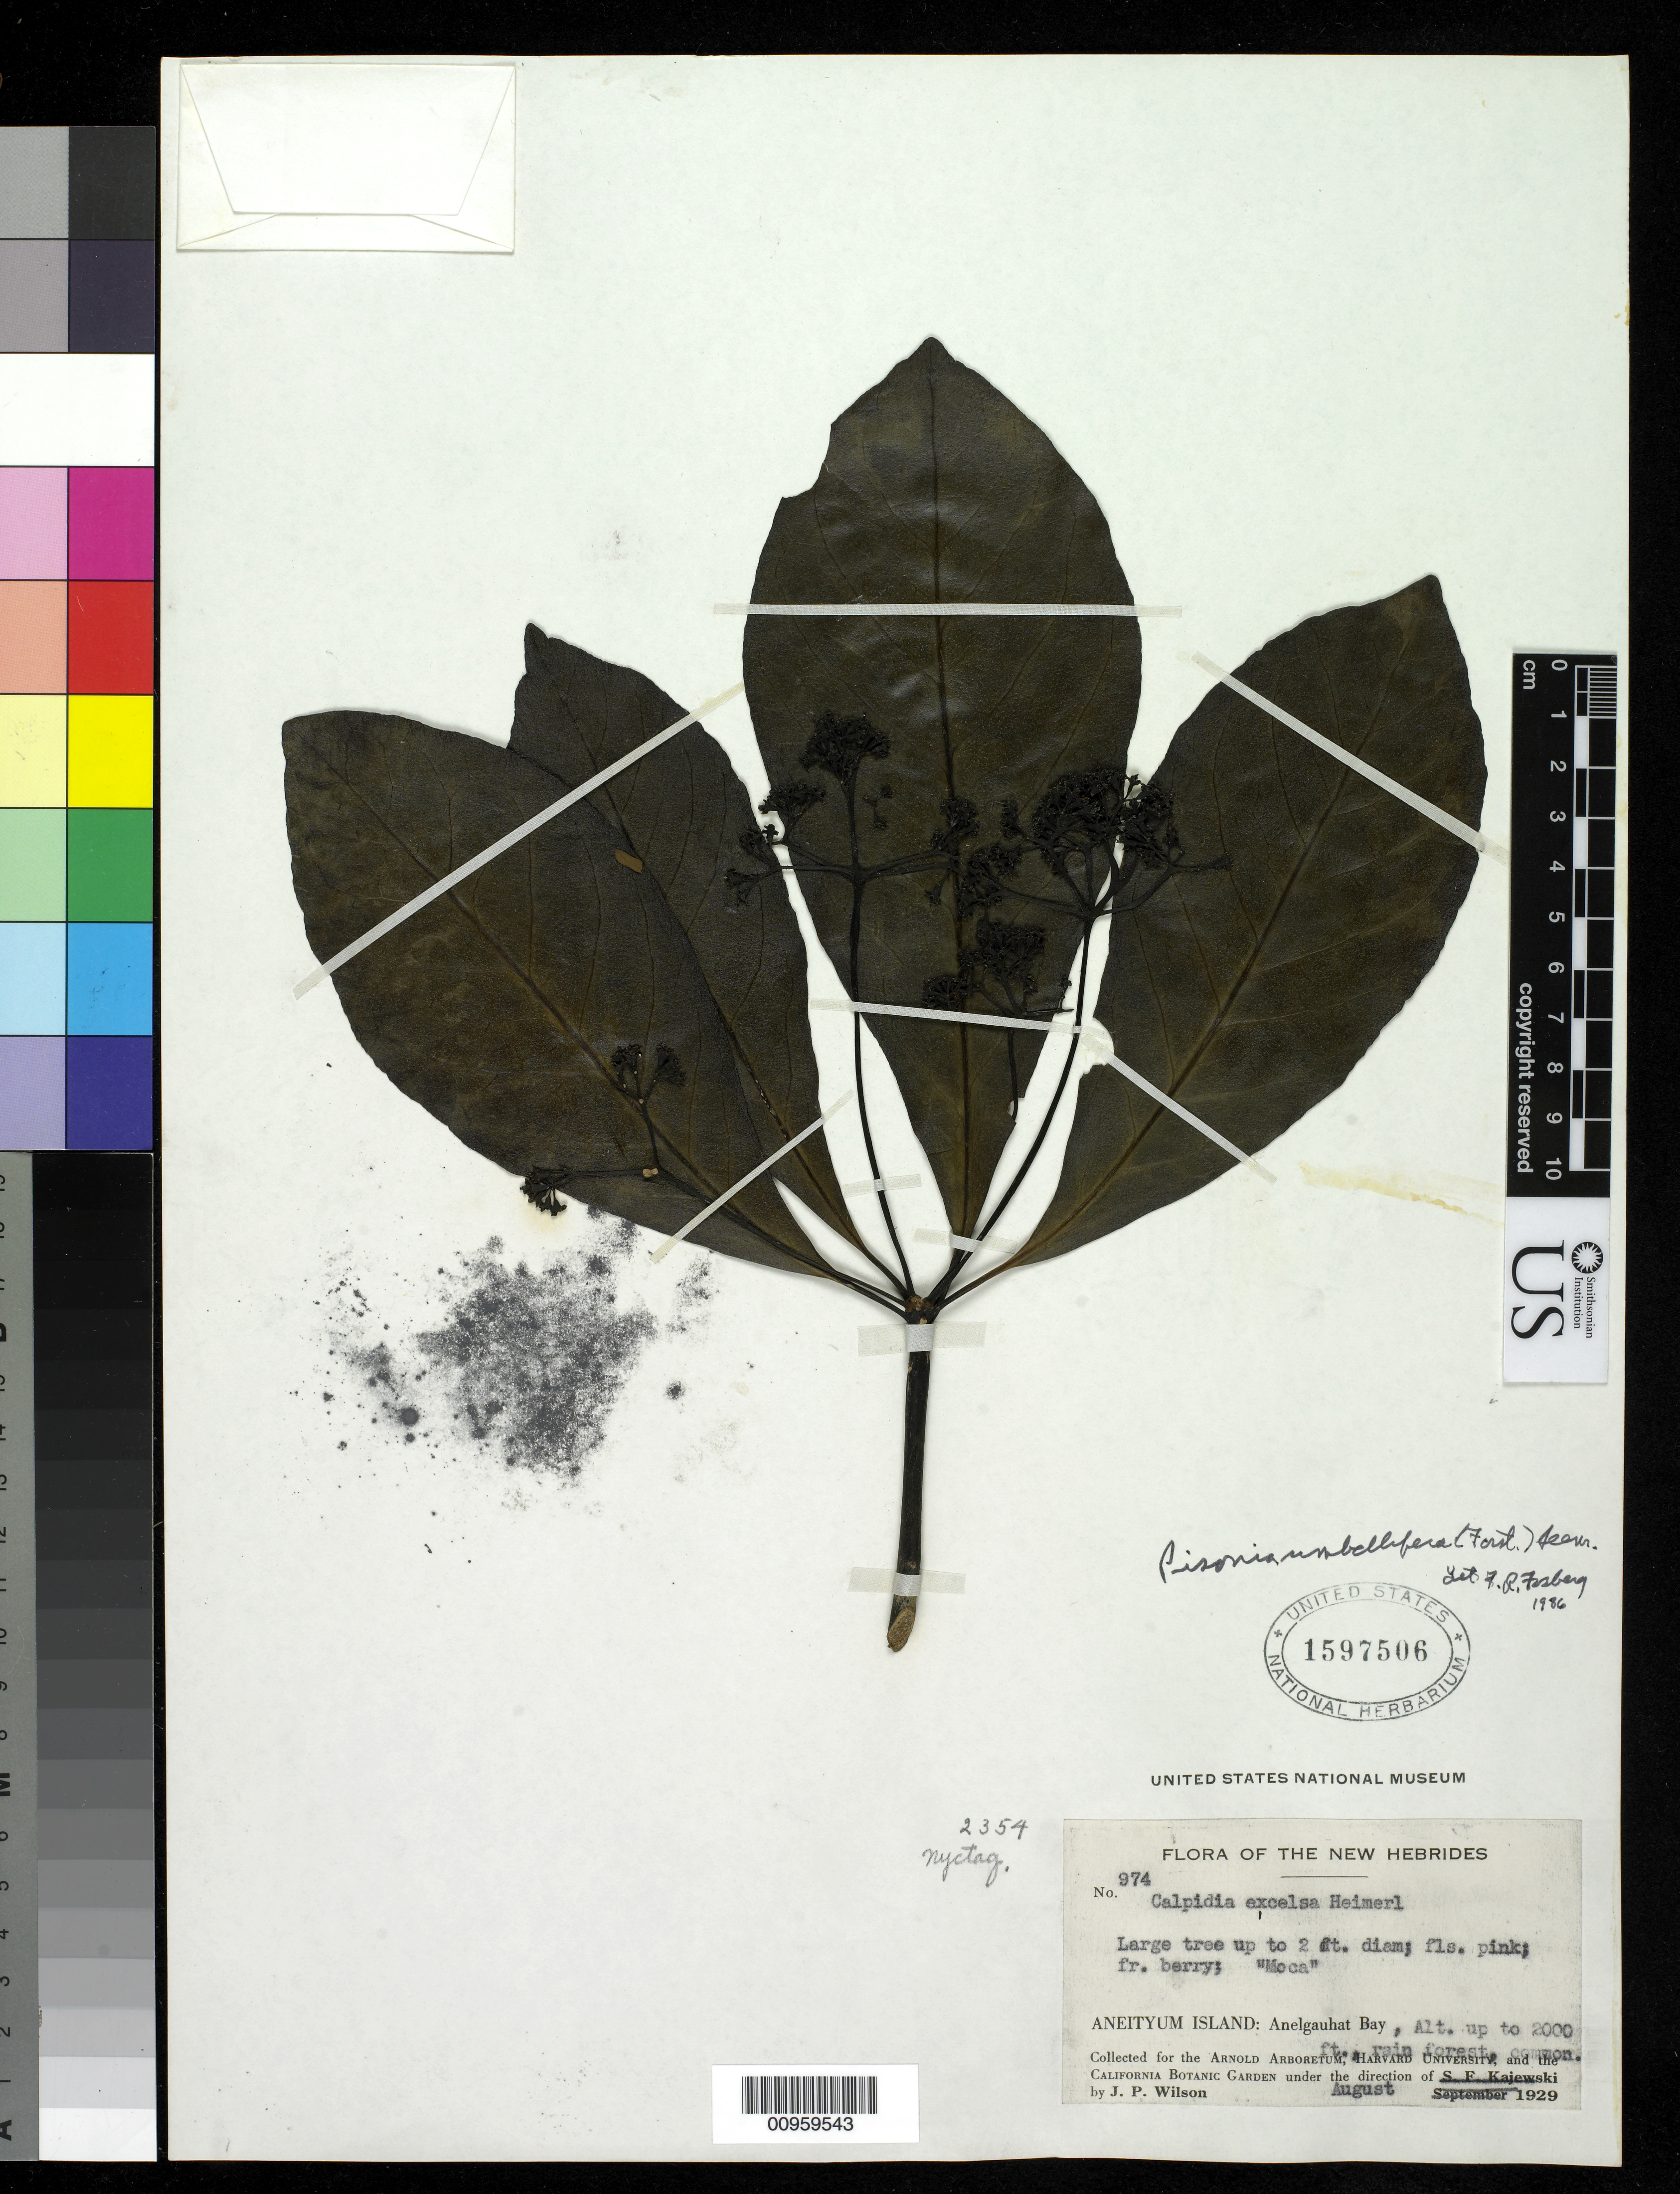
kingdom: Plantae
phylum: Tracheophyta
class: Magnoliopsida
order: Caryophyllales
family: Nyctaginaceae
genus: Ceodes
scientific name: Ceodes umbellifera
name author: J.R. Forst. & G. Forst.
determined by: Wagner, W. L., (BOT), Smithsonian Institution - National Museum of Natural History (UNITED STATES)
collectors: J. P. Wilson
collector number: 974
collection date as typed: Aug 1929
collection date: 1929-08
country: Vanuatu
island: Anatom [Aneityum]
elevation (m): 610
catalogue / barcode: US 1597506